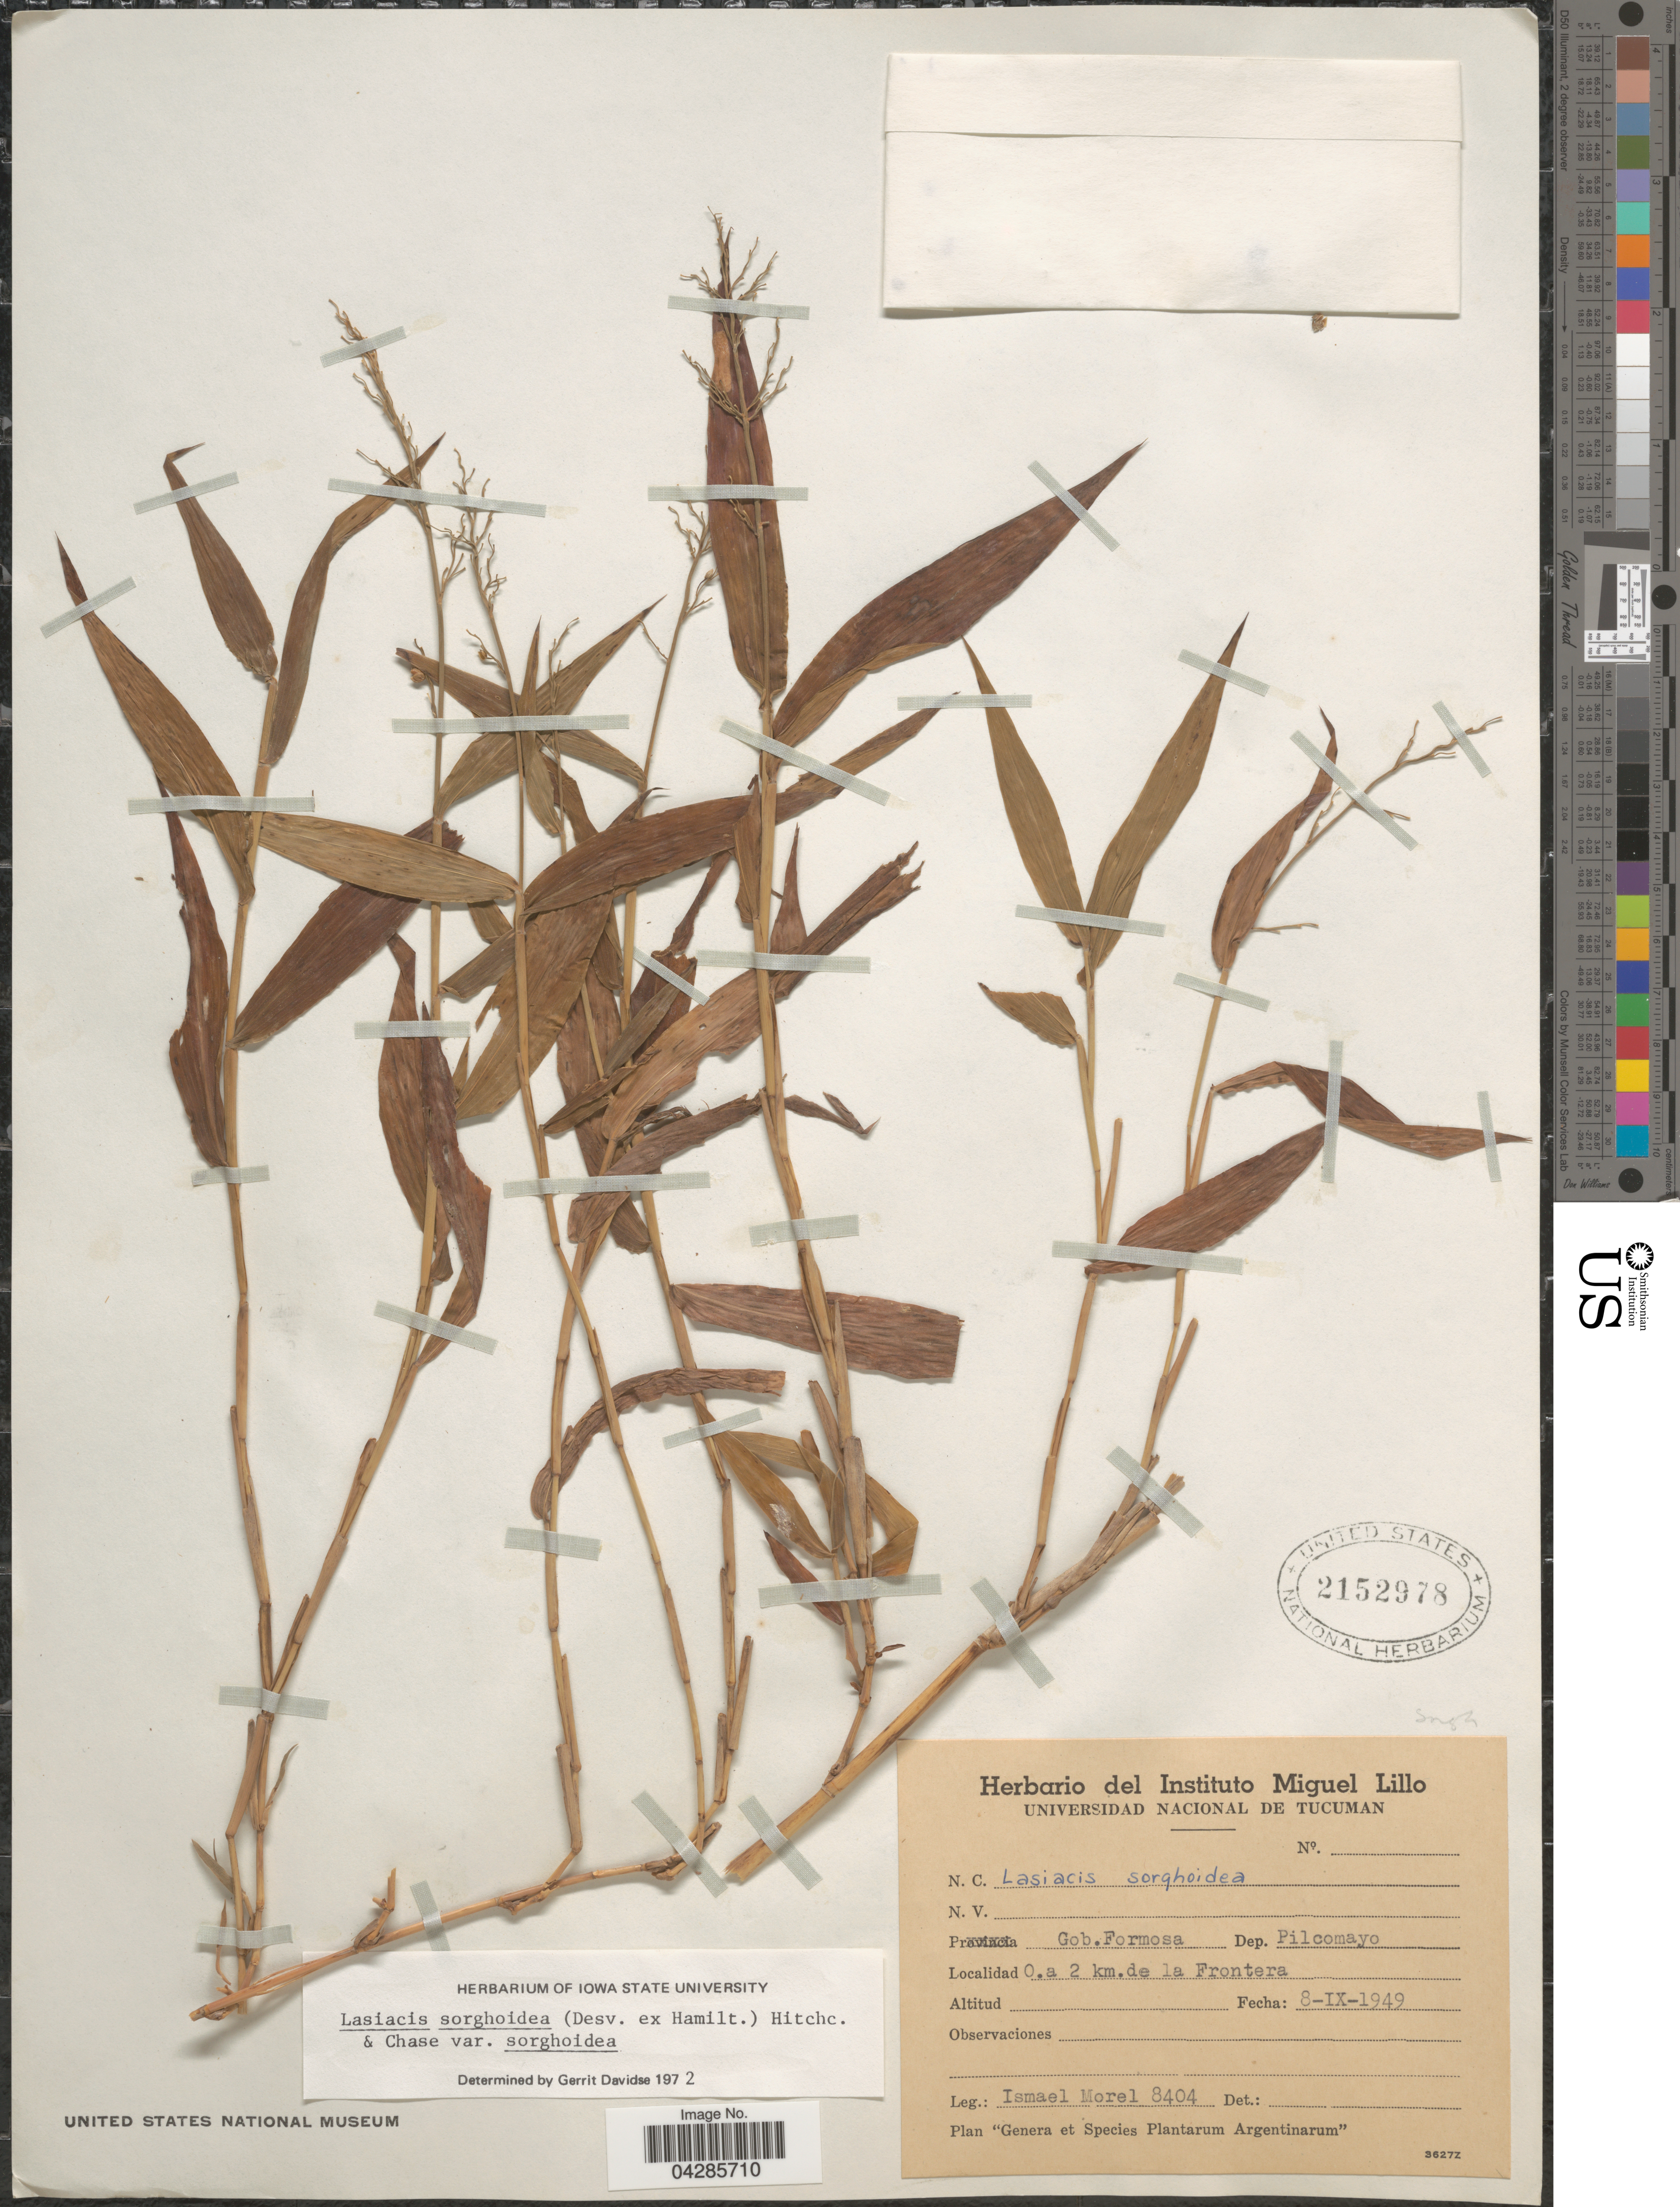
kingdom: Plantae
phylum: Tracheophyta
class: Liliopsida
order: Poales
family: Poaceae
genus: Lasiacis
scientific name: Lasiacis sorghoidea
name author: (Desv. ex Ham.) Hitchc. & Chase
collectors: I. Morel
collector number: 8404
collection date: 1949-09-08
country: Argentina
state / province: Formosa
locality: Gob. Formosa. Dep. Pilcomayo. O. a 2 km. de la Frontera.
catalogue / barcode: US 2152978